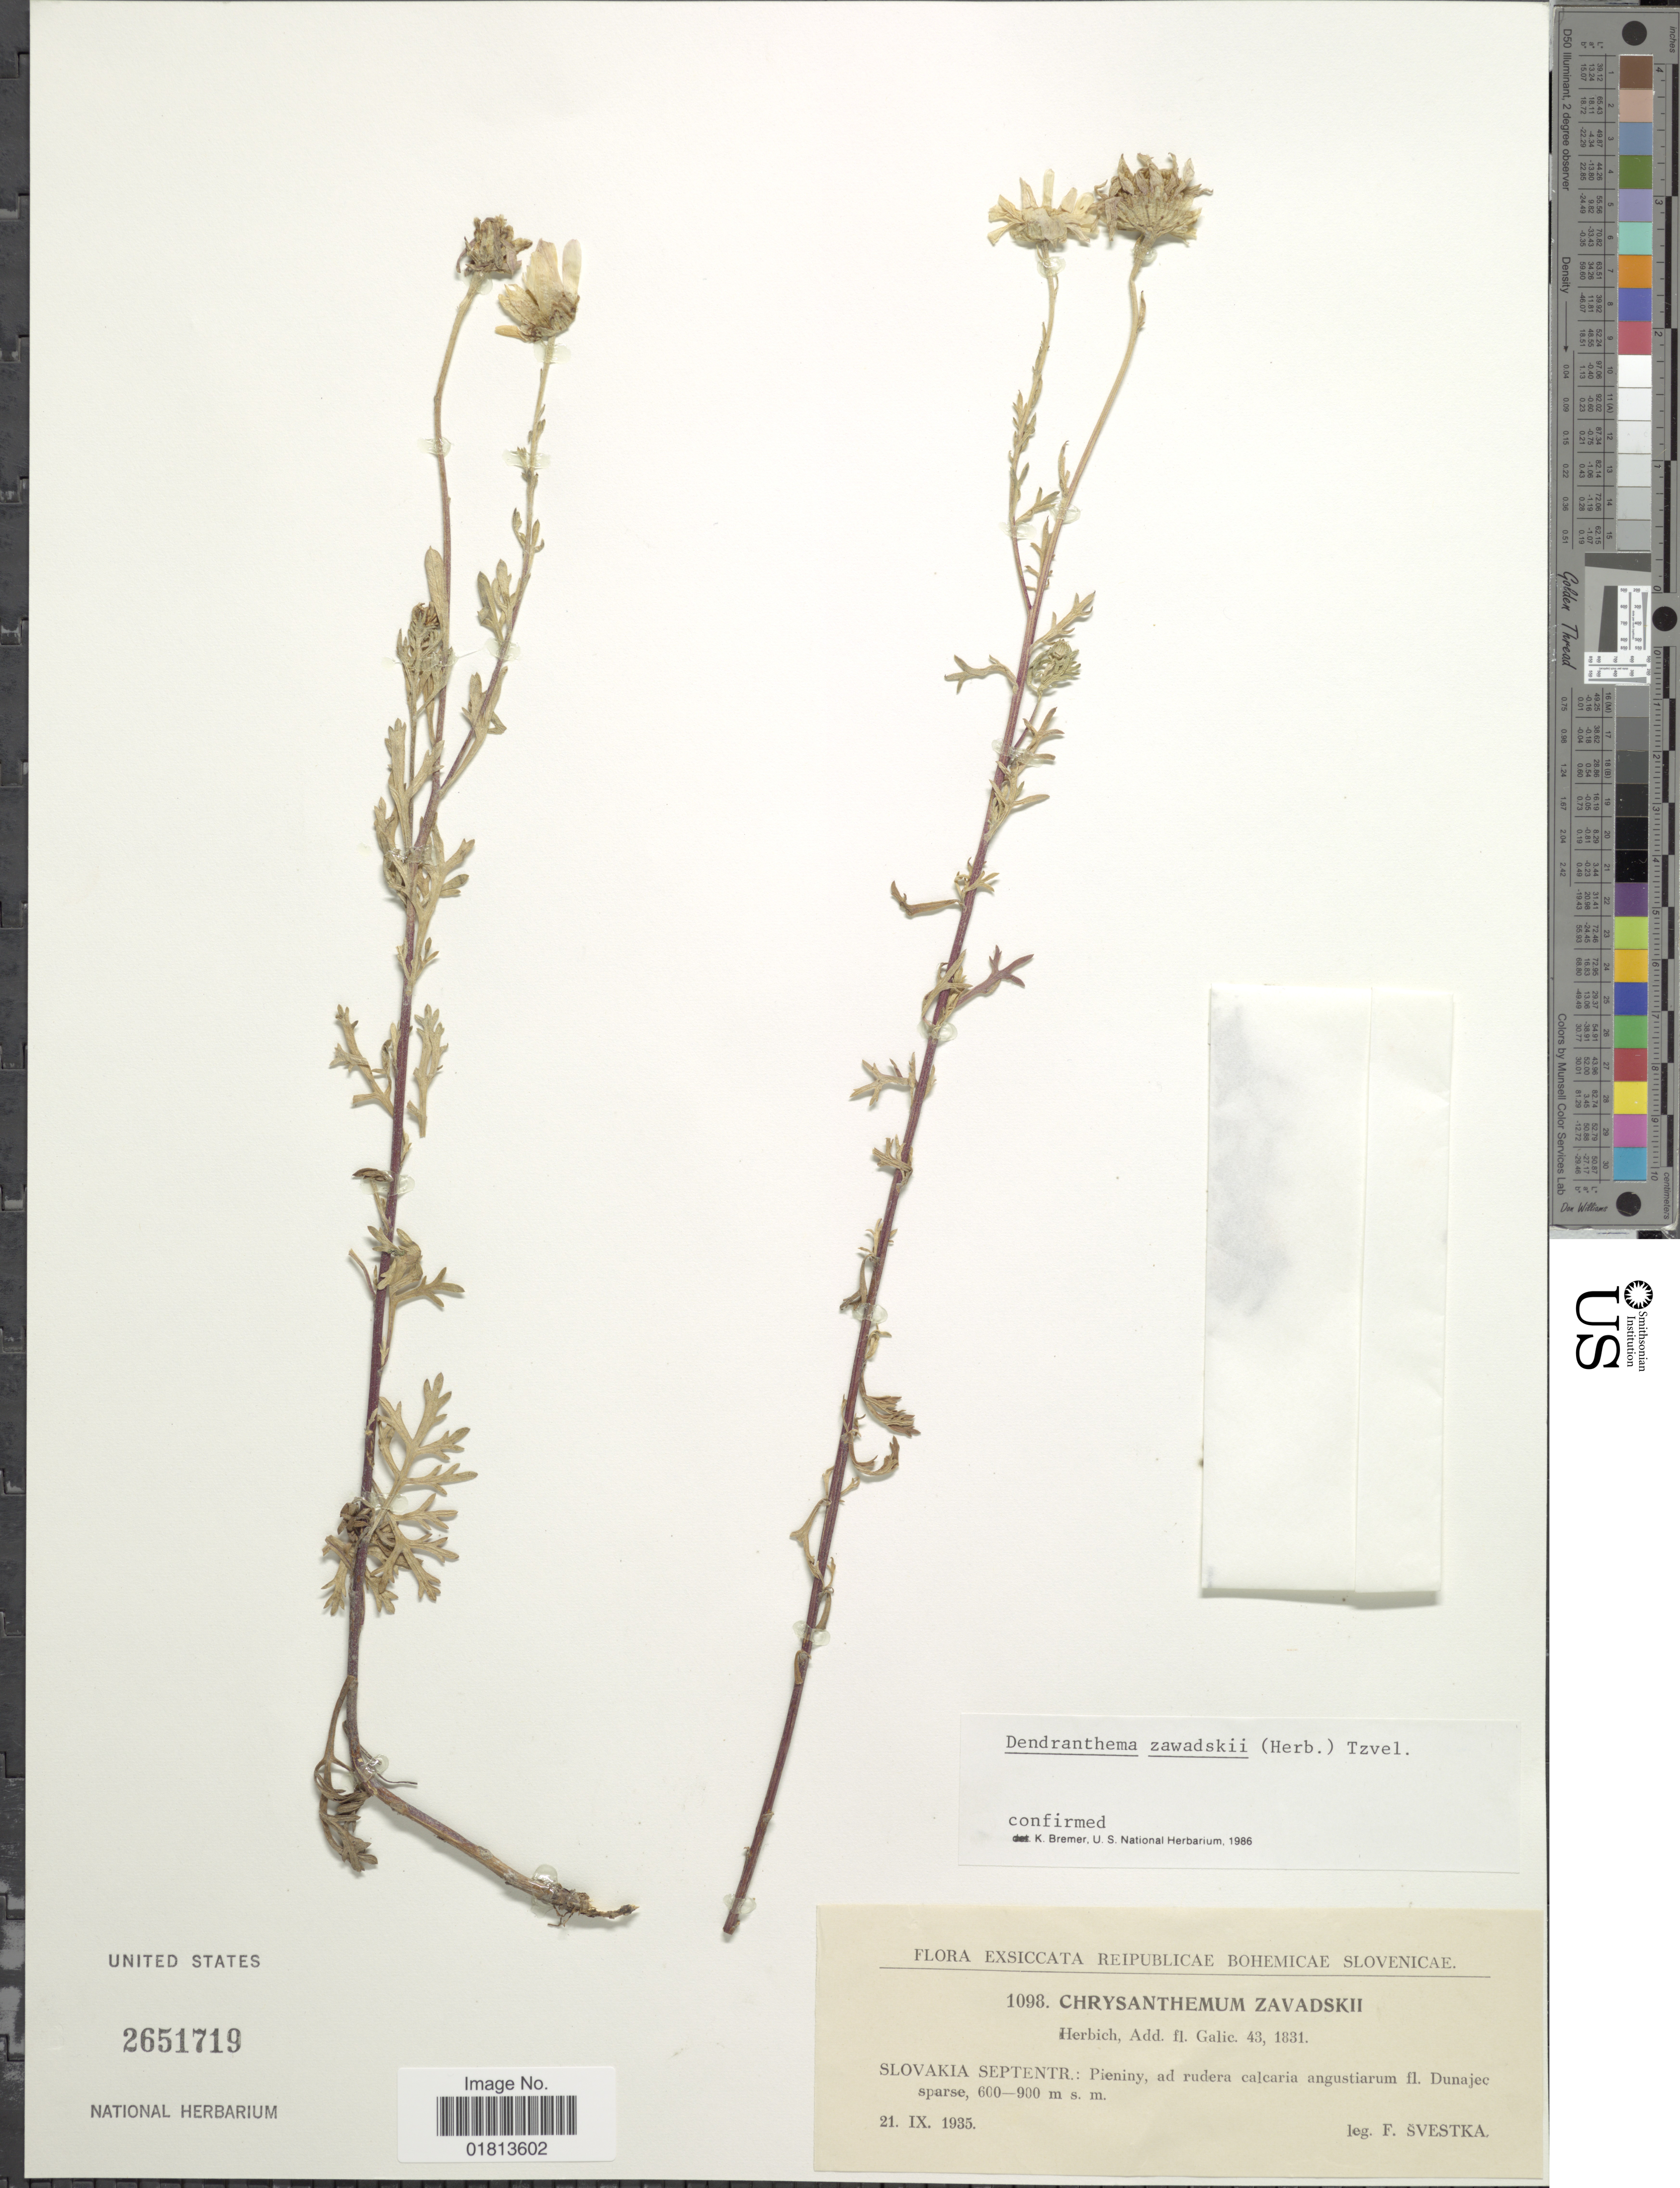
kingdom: Plantae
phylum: Tracheophyta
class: Magnoliopsida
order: Asterales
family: Asteraceae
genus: Dendranthema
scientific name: Dendranthema zawadskii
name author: (Herbich) Tzvelev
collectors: F. Svestka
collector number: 1098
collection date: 1935-09-21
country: Slovakia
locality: Slovakia Septentr.: Pieniny, ad rudera calcaria angustiarum fl. Dunajee sparse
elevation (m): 600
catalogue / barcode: US 2651719